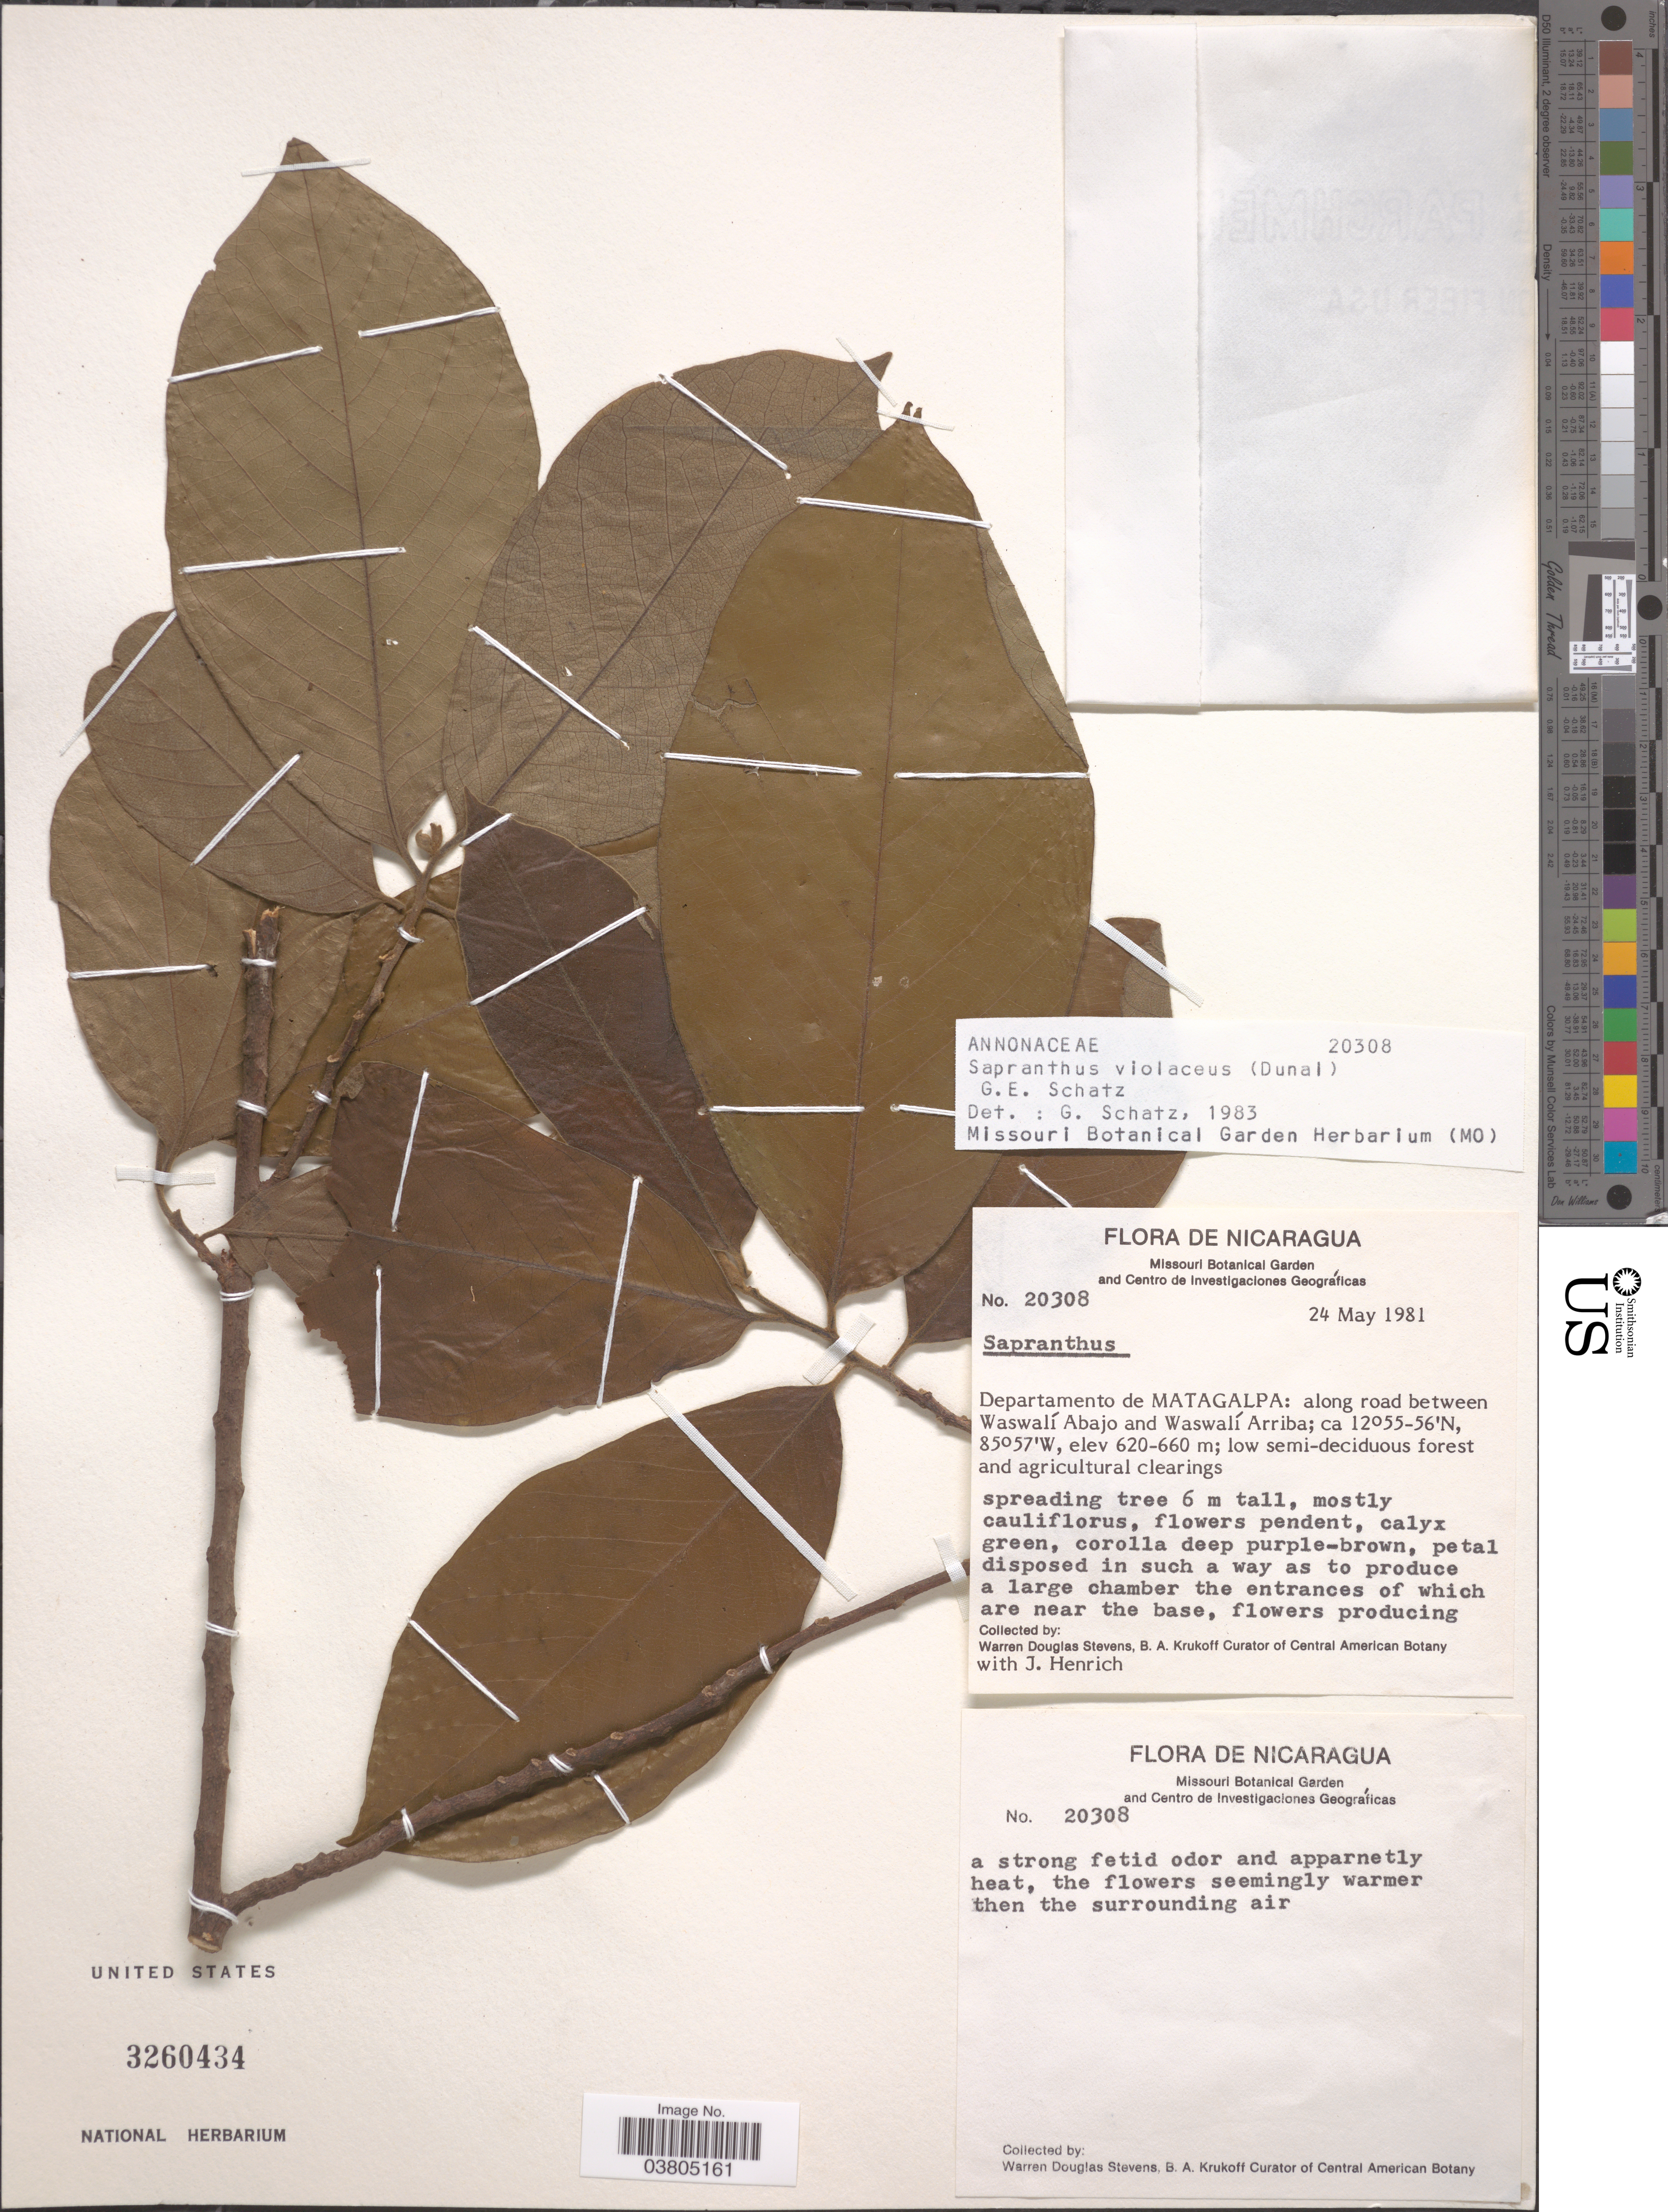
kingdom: Plantae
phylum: Tracheophyta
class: Magnoliopsida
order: Magnoliales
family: Annonaceae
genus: Sapranthus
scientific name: Sapranthus violaceus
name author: (Dunal) Saff.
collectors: W. D. Stevens & J. Henrich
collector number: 20308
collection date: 1981-05-24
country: Nicaragua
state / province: Matagalpa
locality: Departamento de Matagalpa: along road between Waswalí Abajo and Waswalí Arriba.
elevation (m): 620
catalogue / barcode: US 3260434